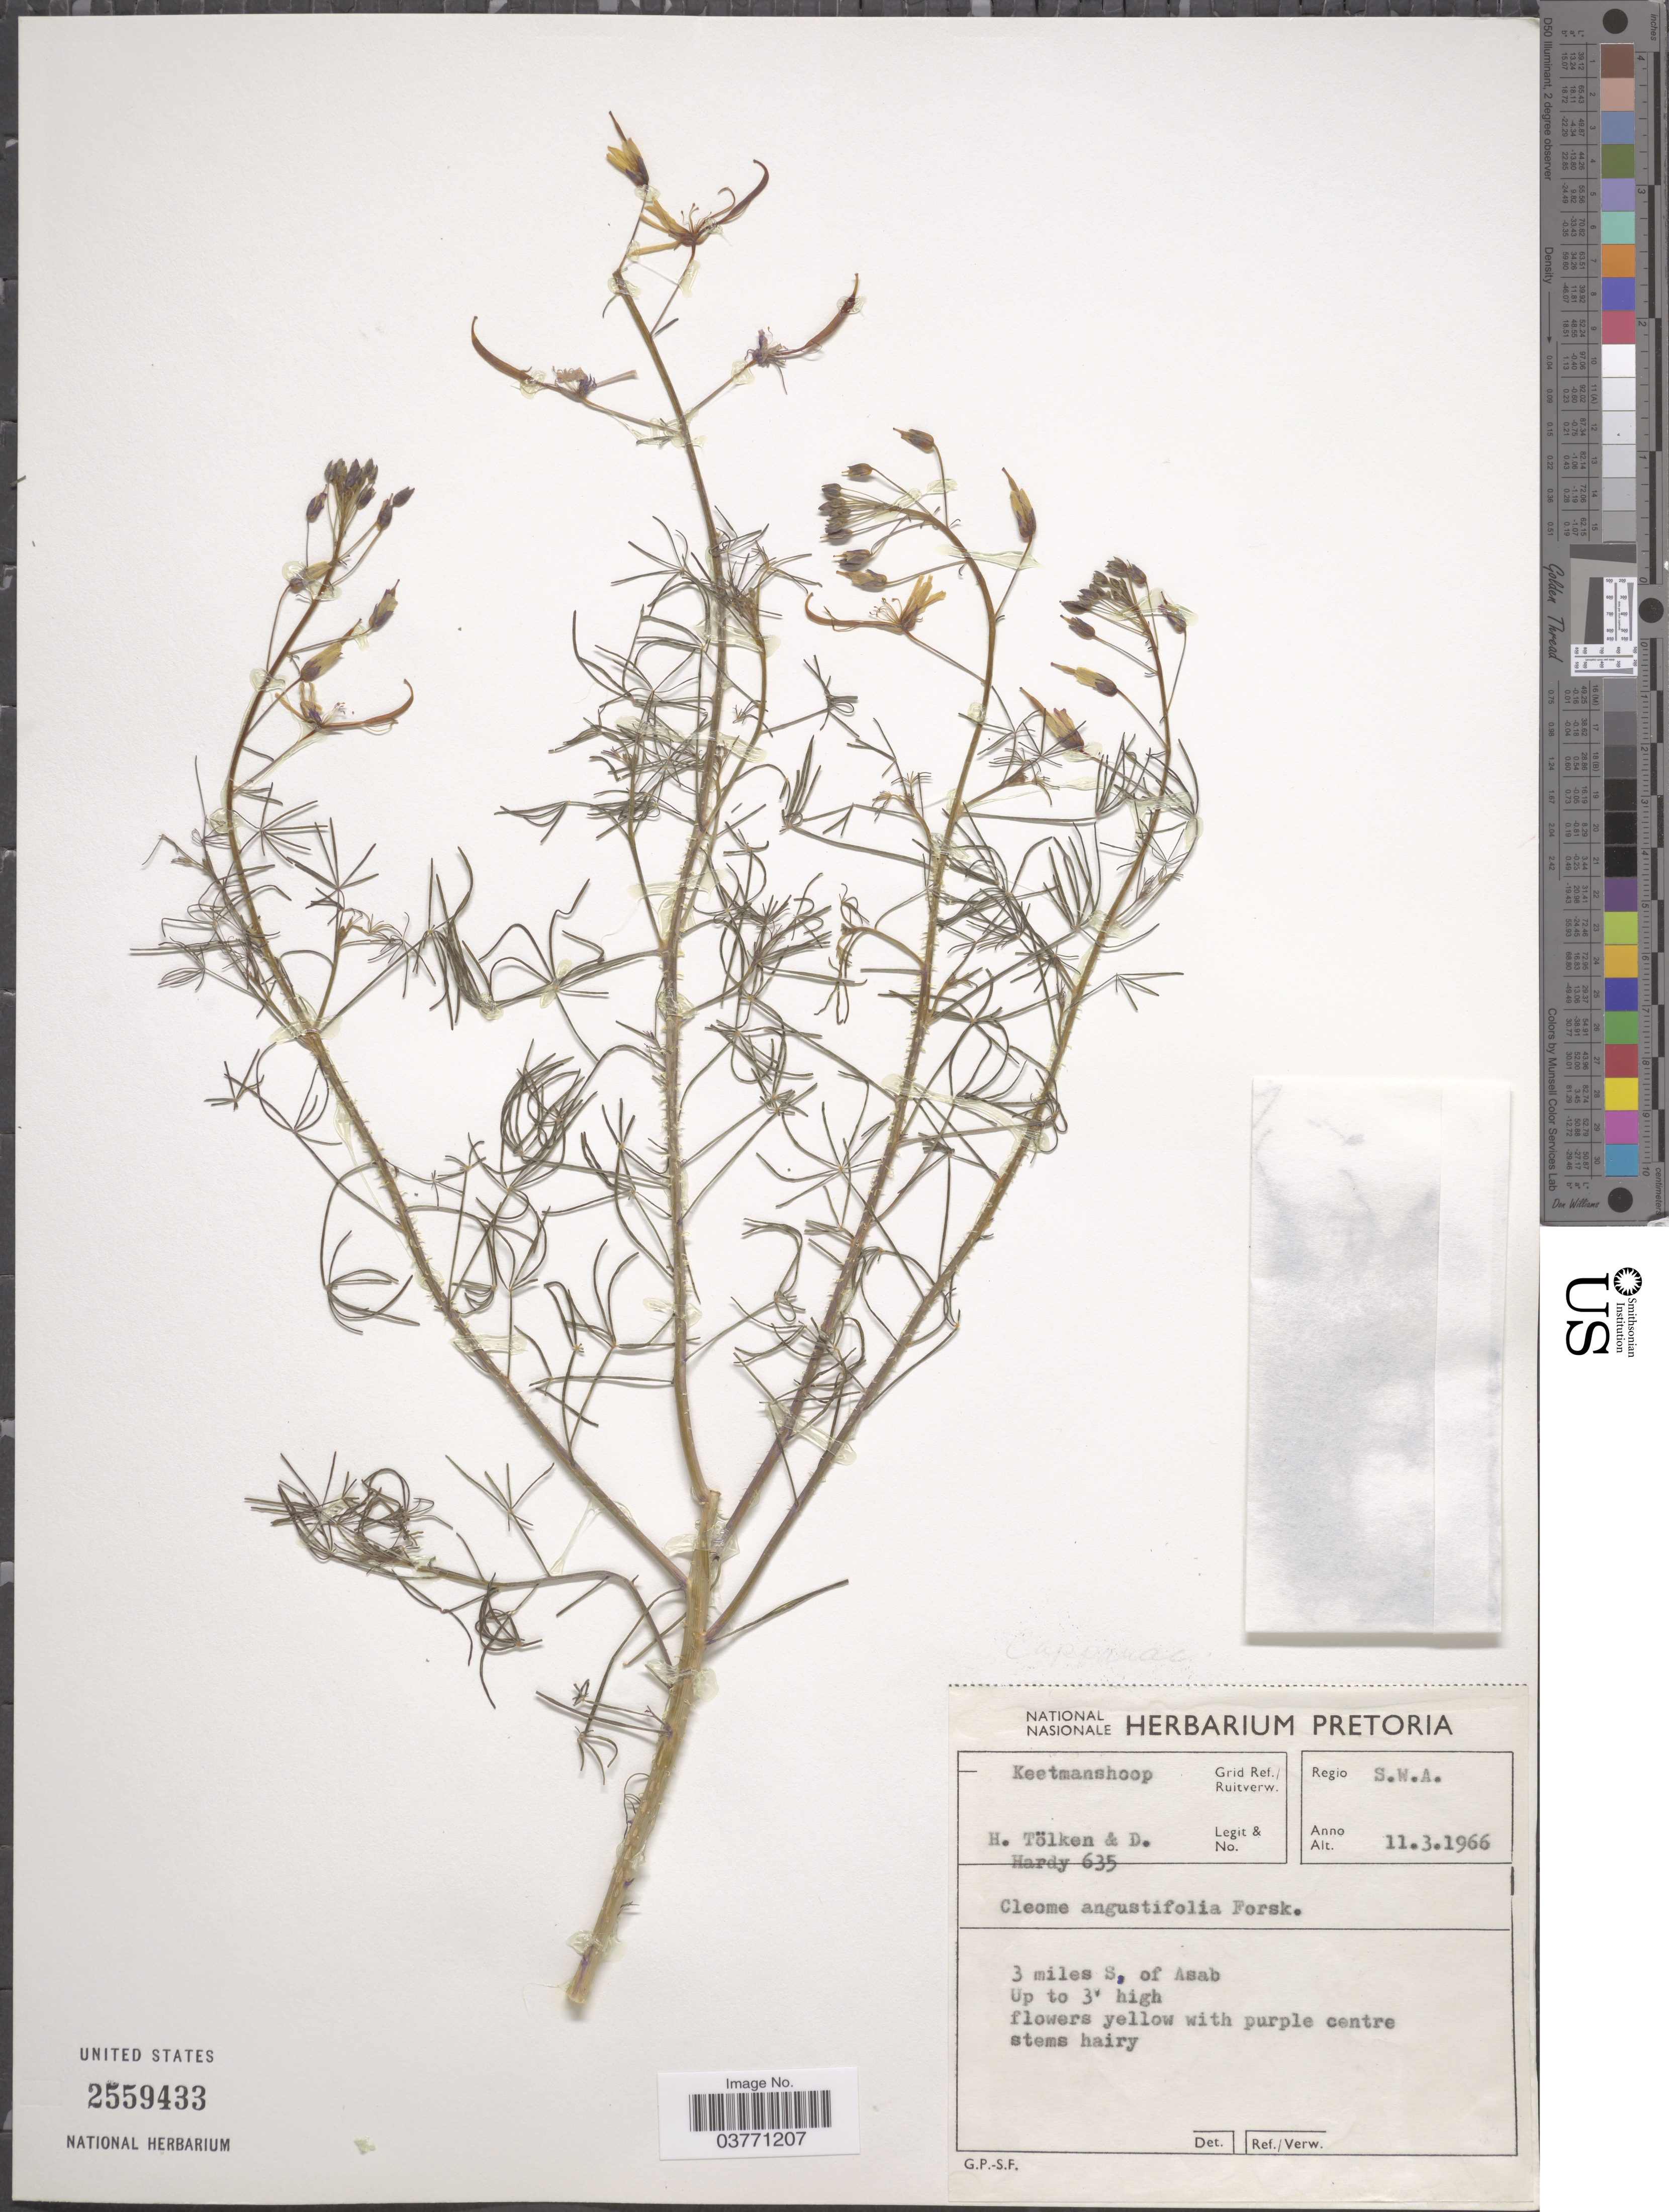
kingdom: Plantae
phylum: Tracheophyta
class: Magnoliopsida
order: Brassicales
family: Cleomaceae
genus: Coalisina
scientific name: Coalisina angustifolia var. diandra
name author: (Burch.) Roalson & J.C. Hall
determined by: Strong, Mark T., (BOT), Smithsonian Institution - National Museum of Natural History (UNITED STATES)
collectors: H. R. Tölken & D. Hardy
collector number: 635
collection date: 1966-03-11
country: Namibia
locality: Keetmanshoop Grid Ref./ Ruitverw. Regio S. W. A. 3 miles S. of Asab.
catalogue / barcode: US 2559433